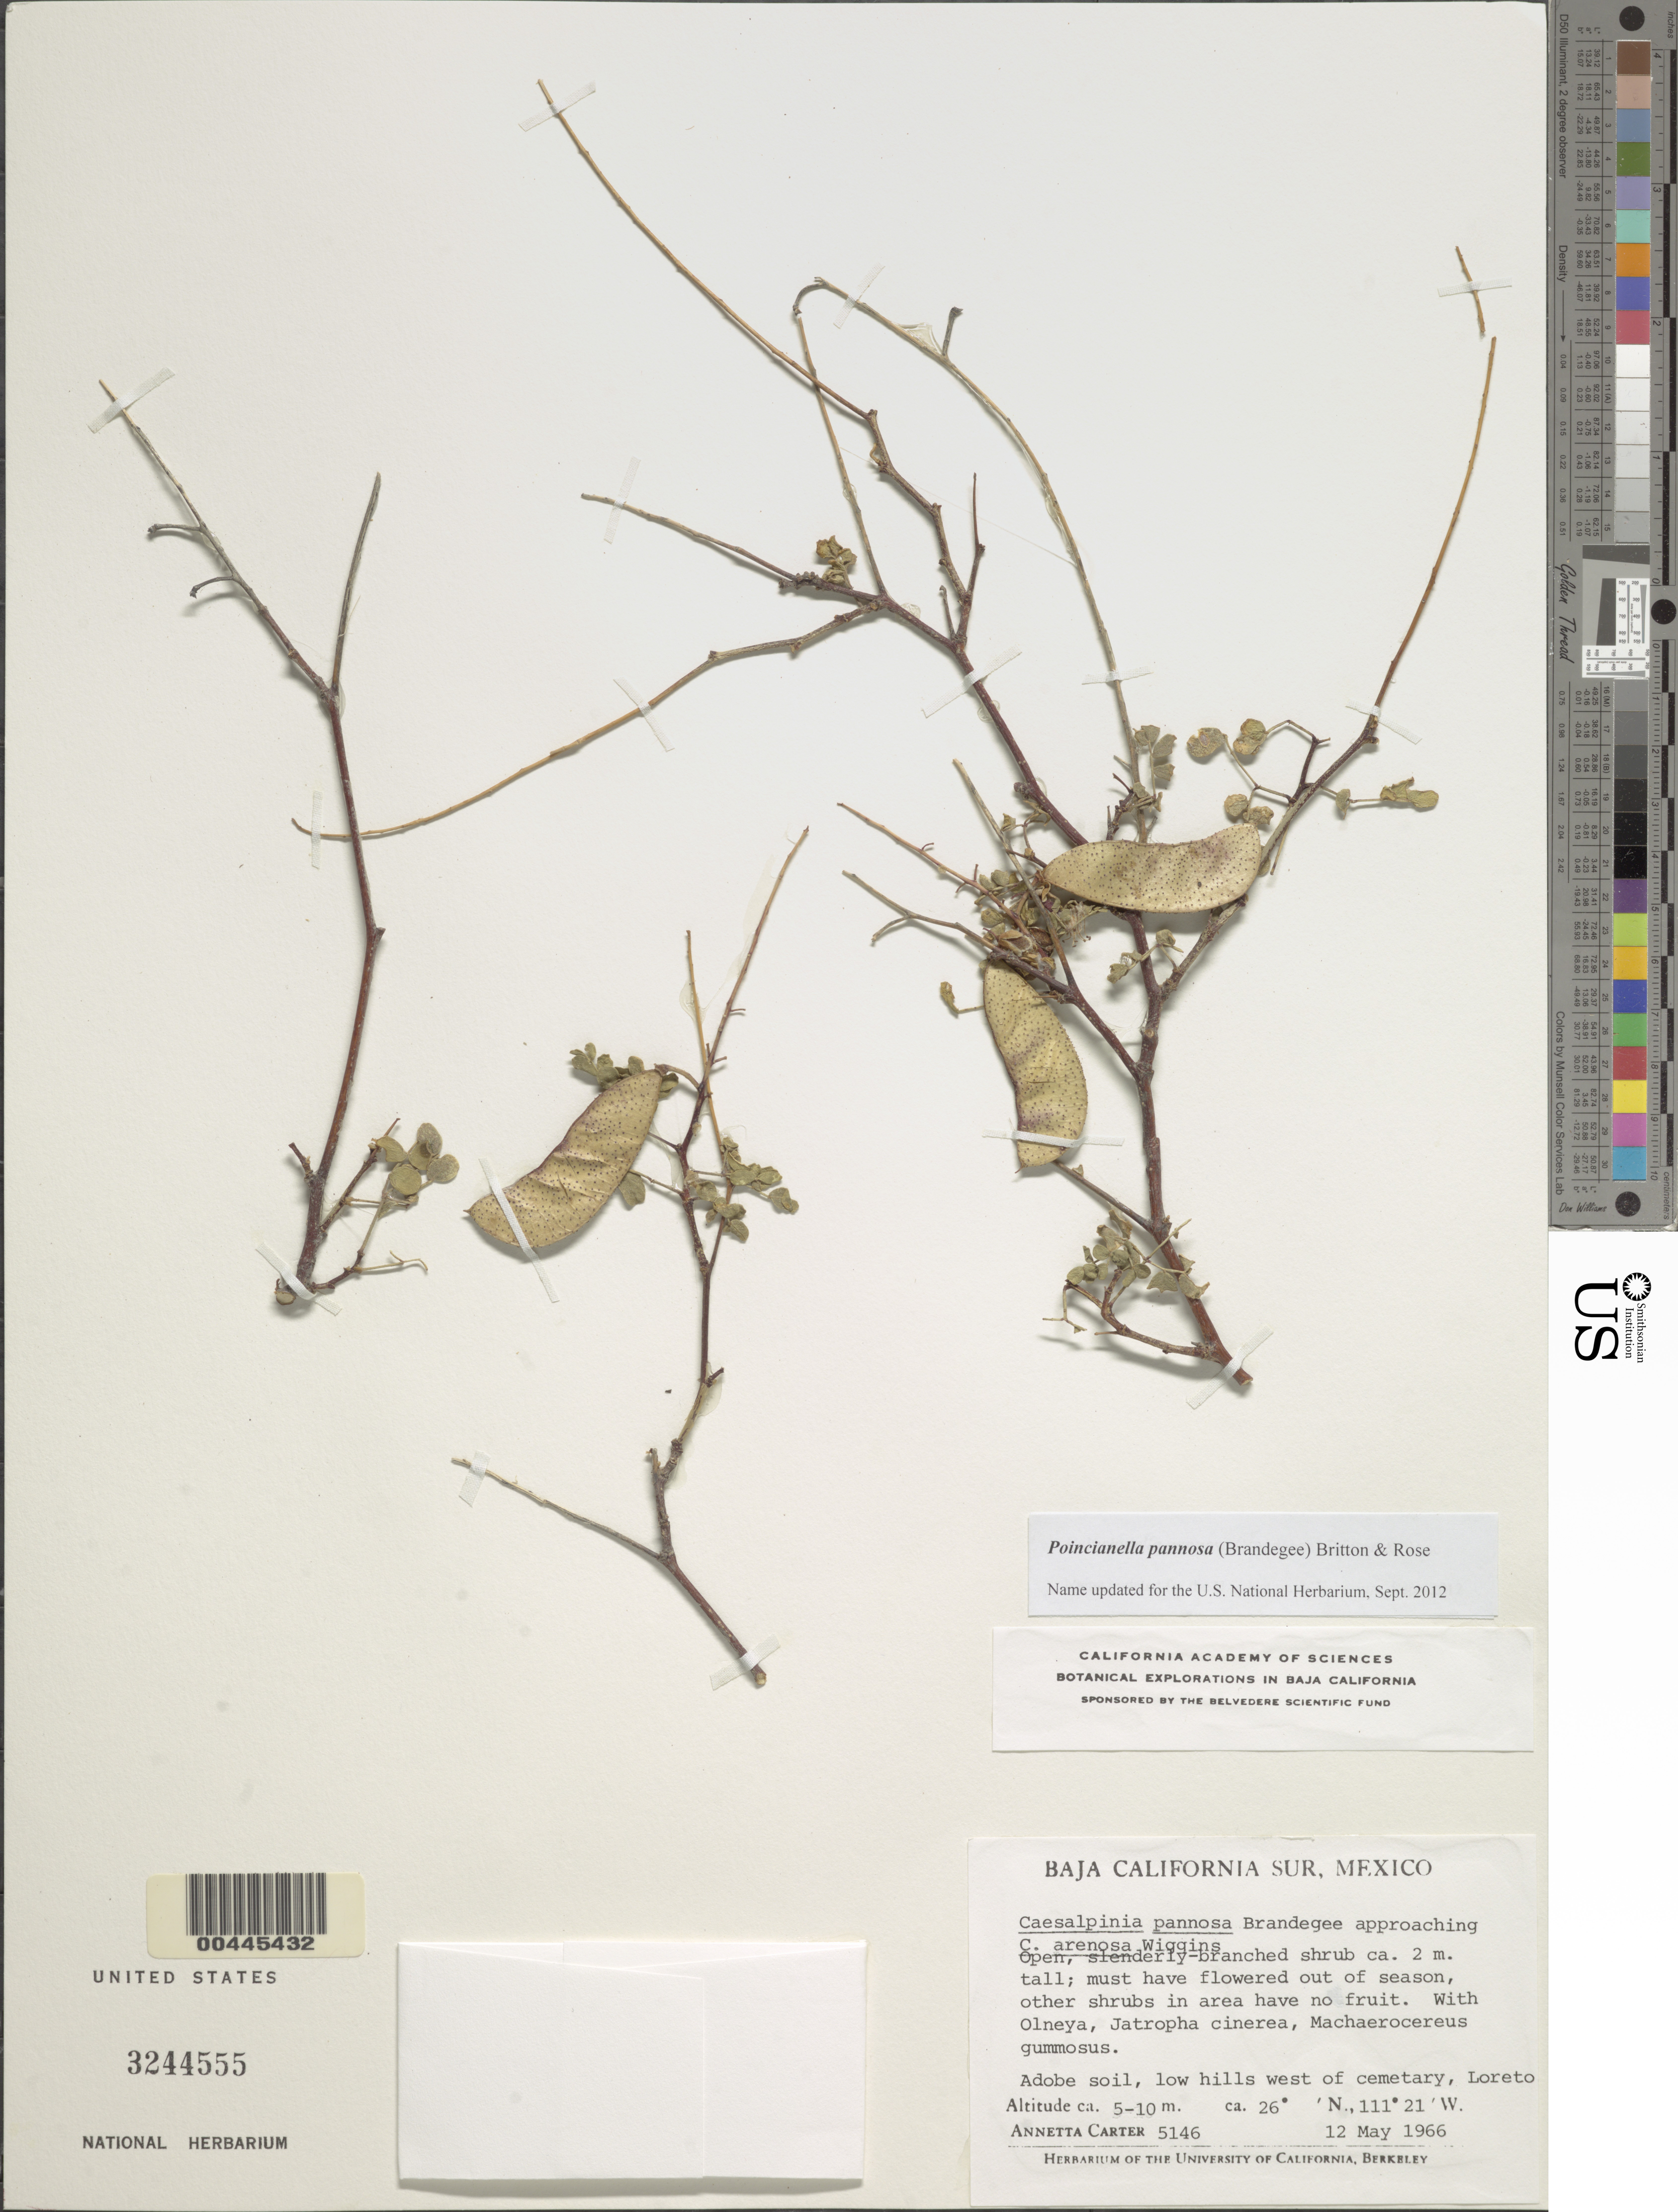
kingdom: Plantae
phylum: Tracheophyta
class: Magnoliopsida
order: Fabales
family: Fabaceae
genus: Erythrostemon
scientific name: Erythrostemon pannosus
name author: (K. Brandegee) Gagnon & G.P. Lewis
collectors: A. M. Carter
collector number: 5146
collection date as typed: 12 May 1966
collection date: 1966-05-12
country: Mexico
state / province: Baja California Sur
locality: Loreto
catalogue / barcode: US 3244555